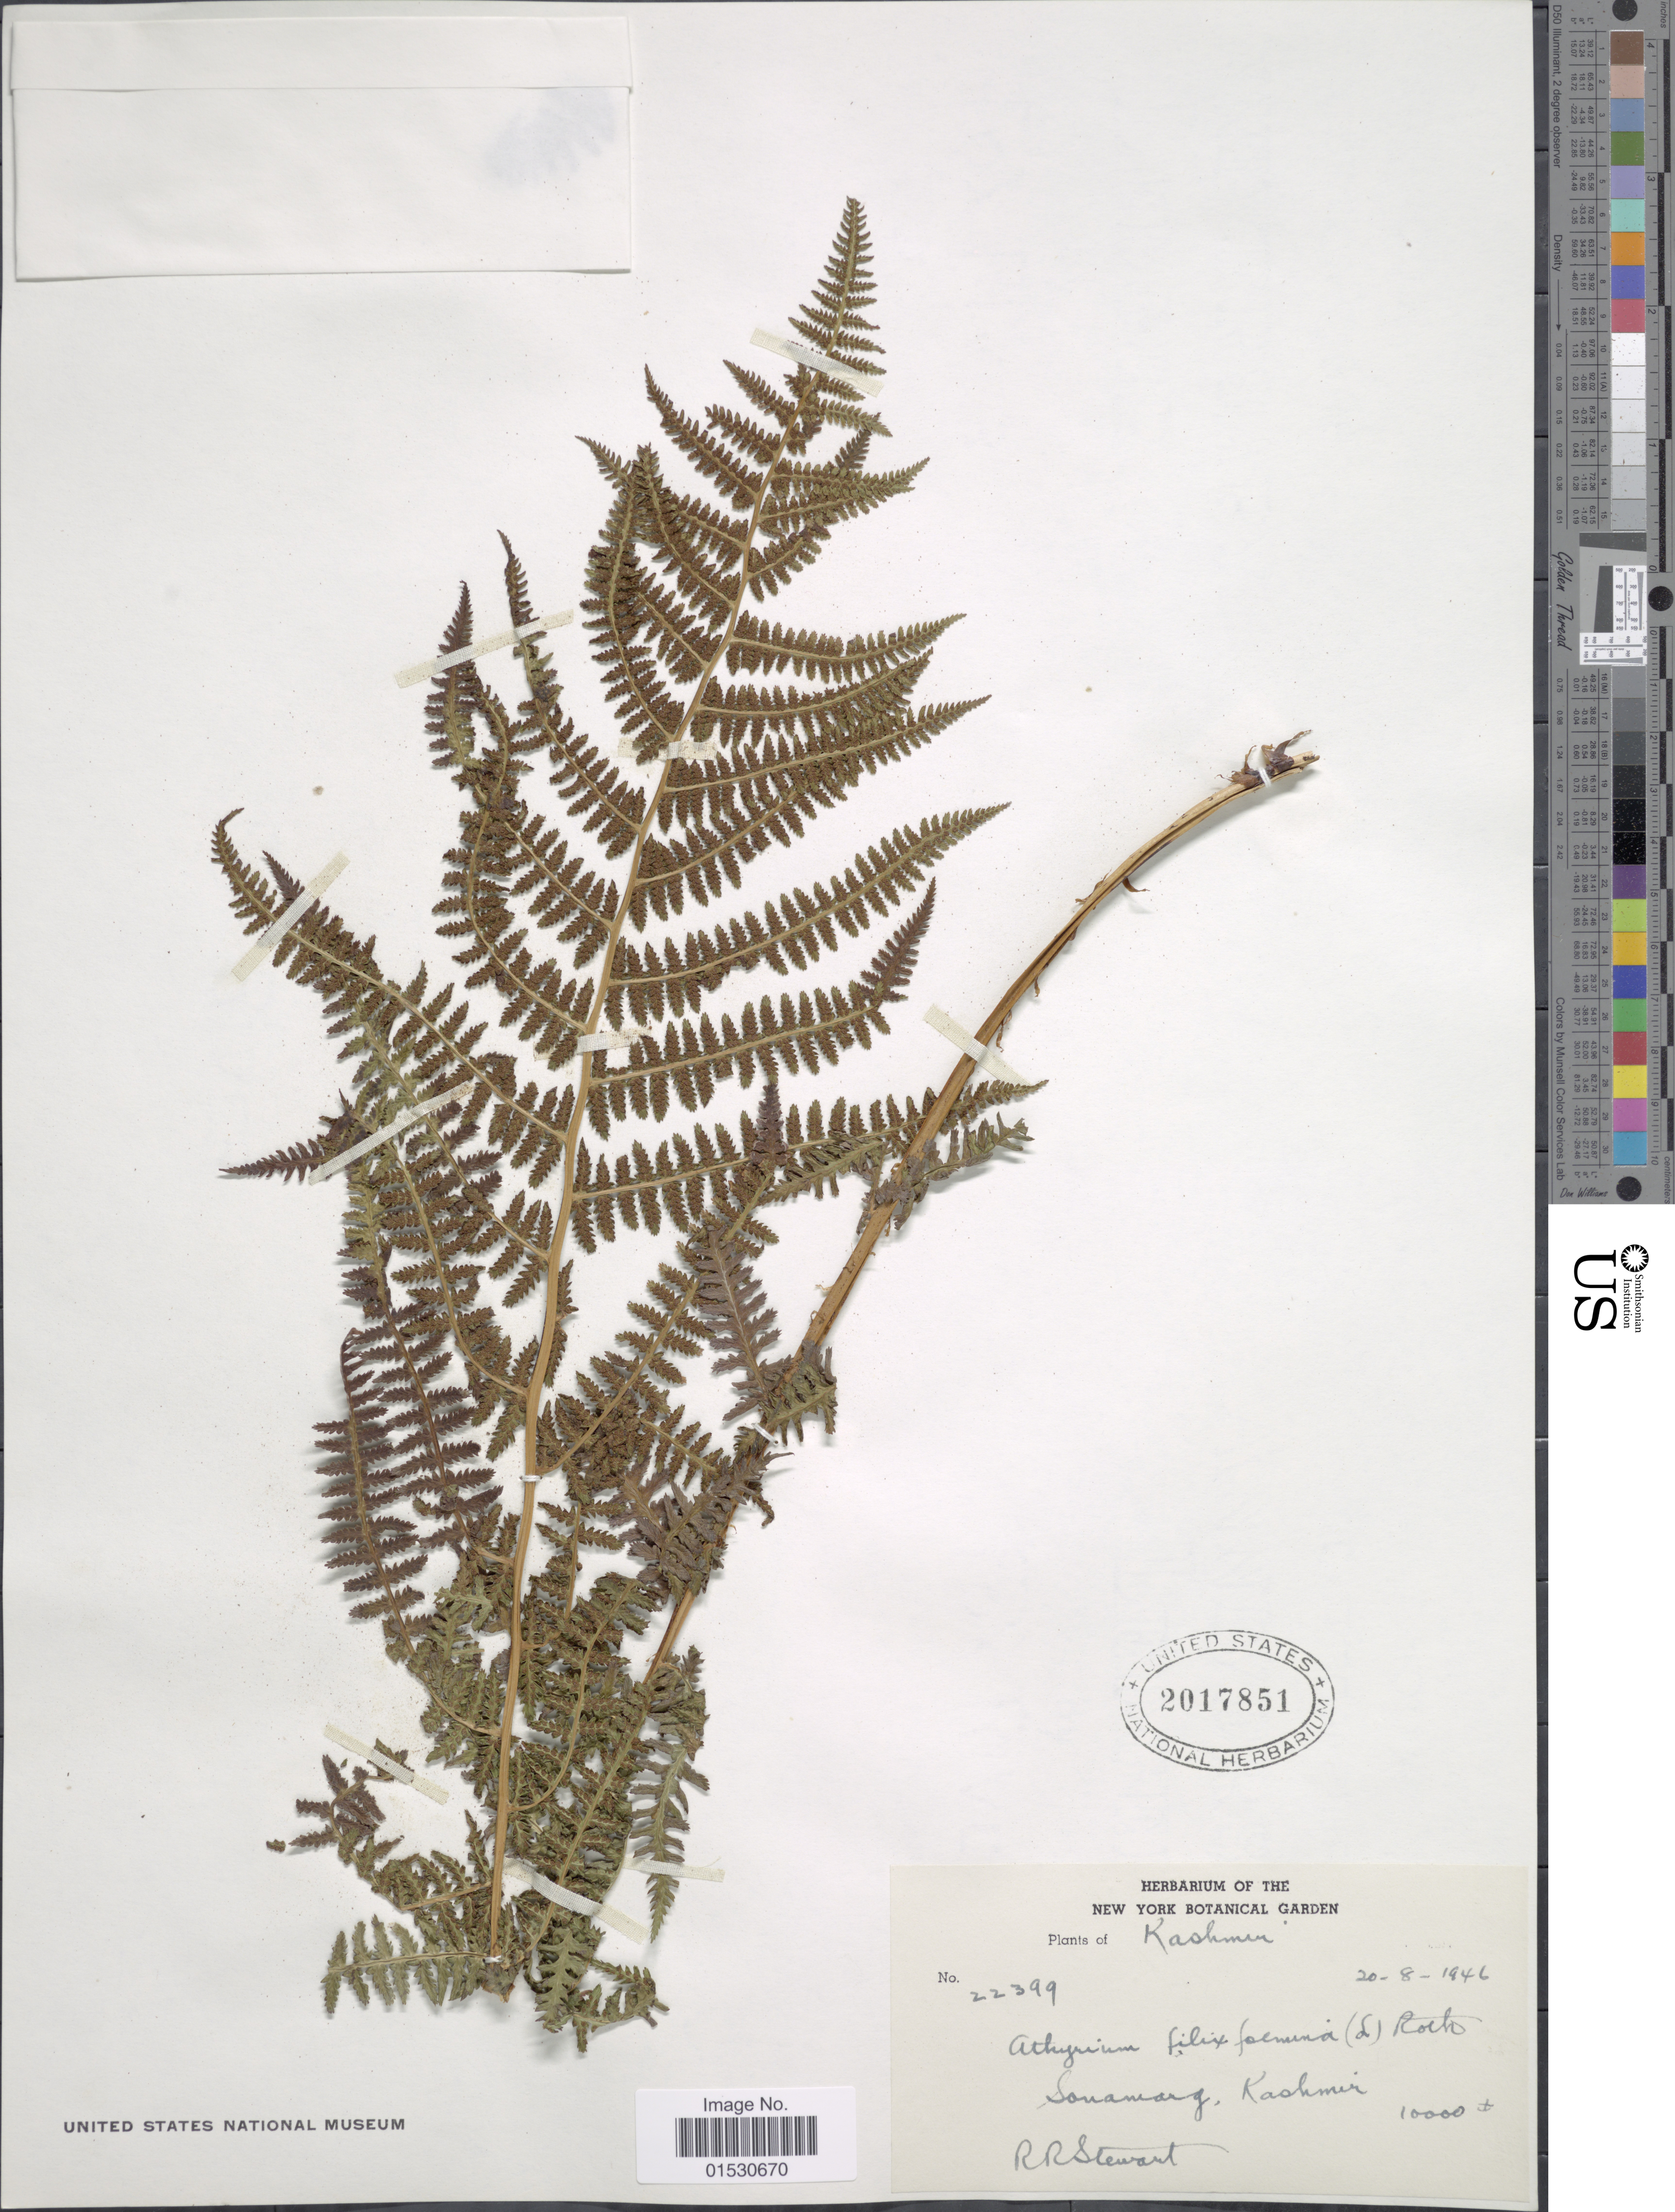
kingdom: Plantae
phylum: Tracheophyta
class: Polypodiopsida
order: Polypodiales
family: Athyriaceae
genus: Athyrium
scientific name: Athyrium filix-femina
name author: (L.) Roth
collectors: R. R. Stewart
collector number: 22399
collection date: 1946-08-20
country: India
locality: Kashmir, Sonamarg, Kashmir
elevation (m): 3048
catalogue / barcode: US 2017851